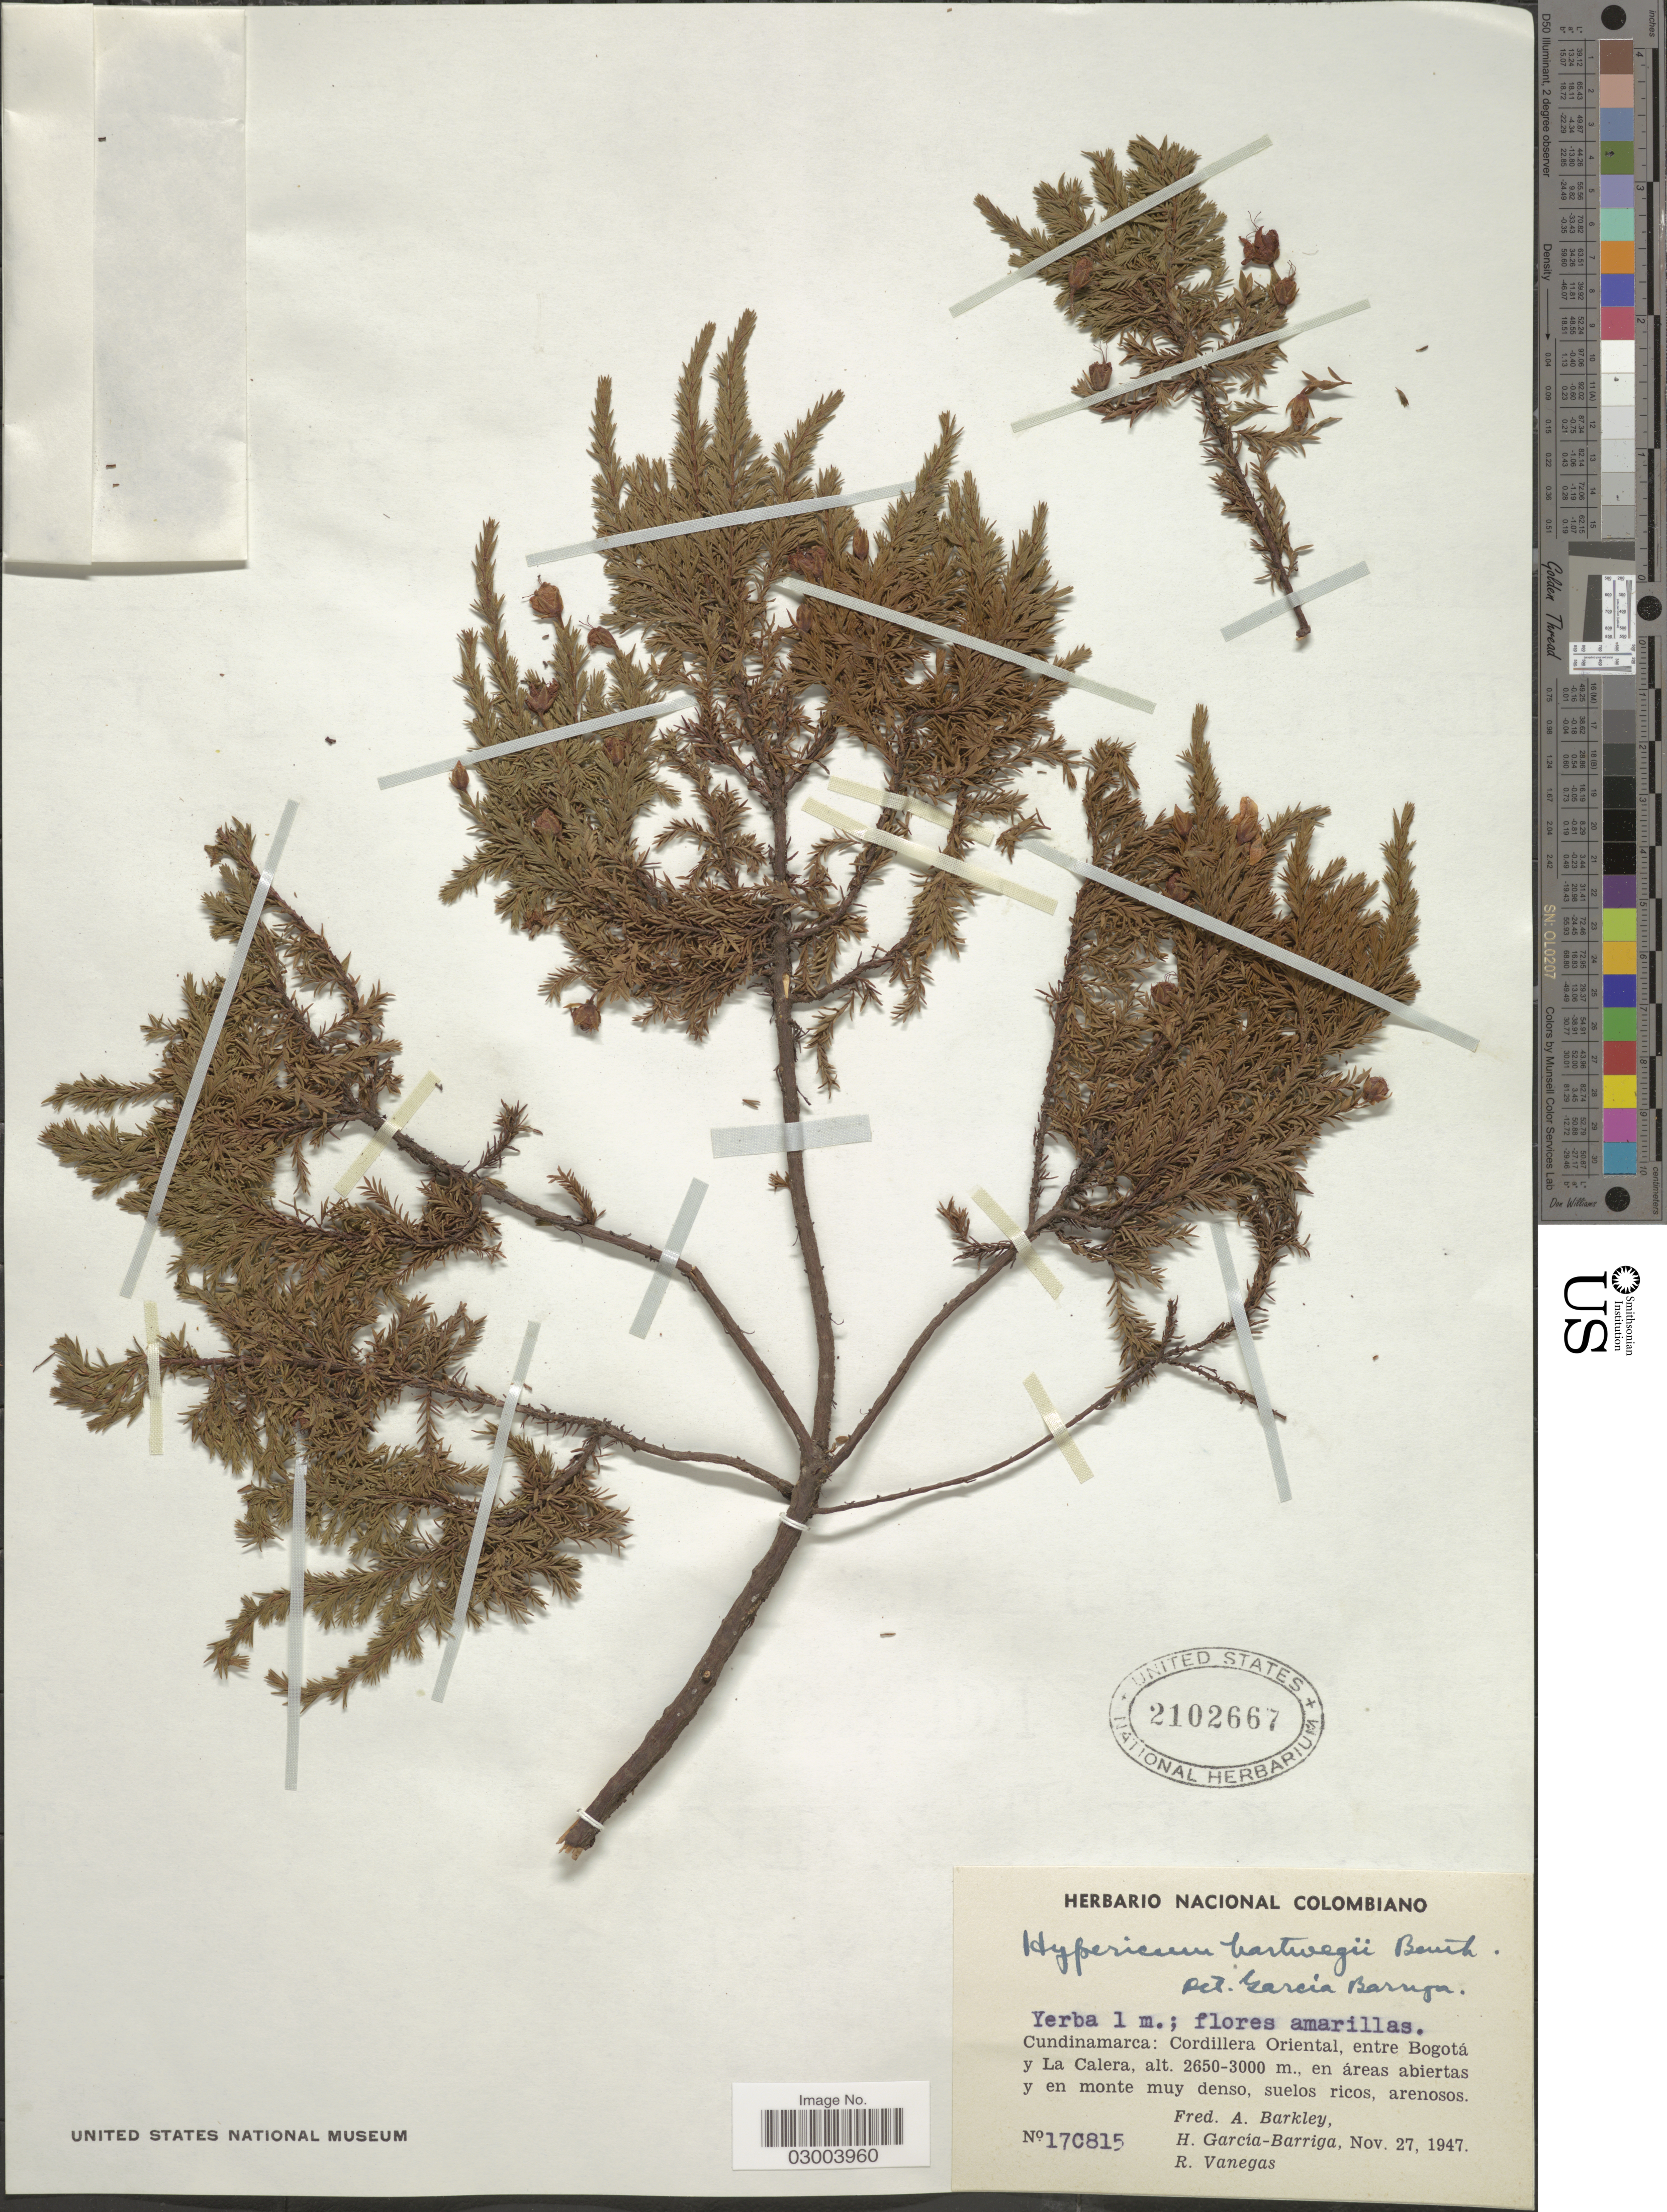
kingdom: Plantae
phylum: Tracheophyta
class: Magnoliopsida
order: Malpighiales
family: Hypericaceae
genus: Hypericum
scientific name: Hypericum laricifolium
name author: Juss.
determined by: Strong, M. T., (US), Smithsonian Institution - National Museum of Natural History (UNITED STATES)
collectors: F. A. Barkley, H. García Barriga & R. Vanegas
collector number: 17C815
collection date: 1947-11-27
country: Colombia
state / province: Cundinamarca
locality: Cordillera Oriental, entre Bogotá y La Calera.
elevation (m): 2650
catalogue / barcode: US 2102667